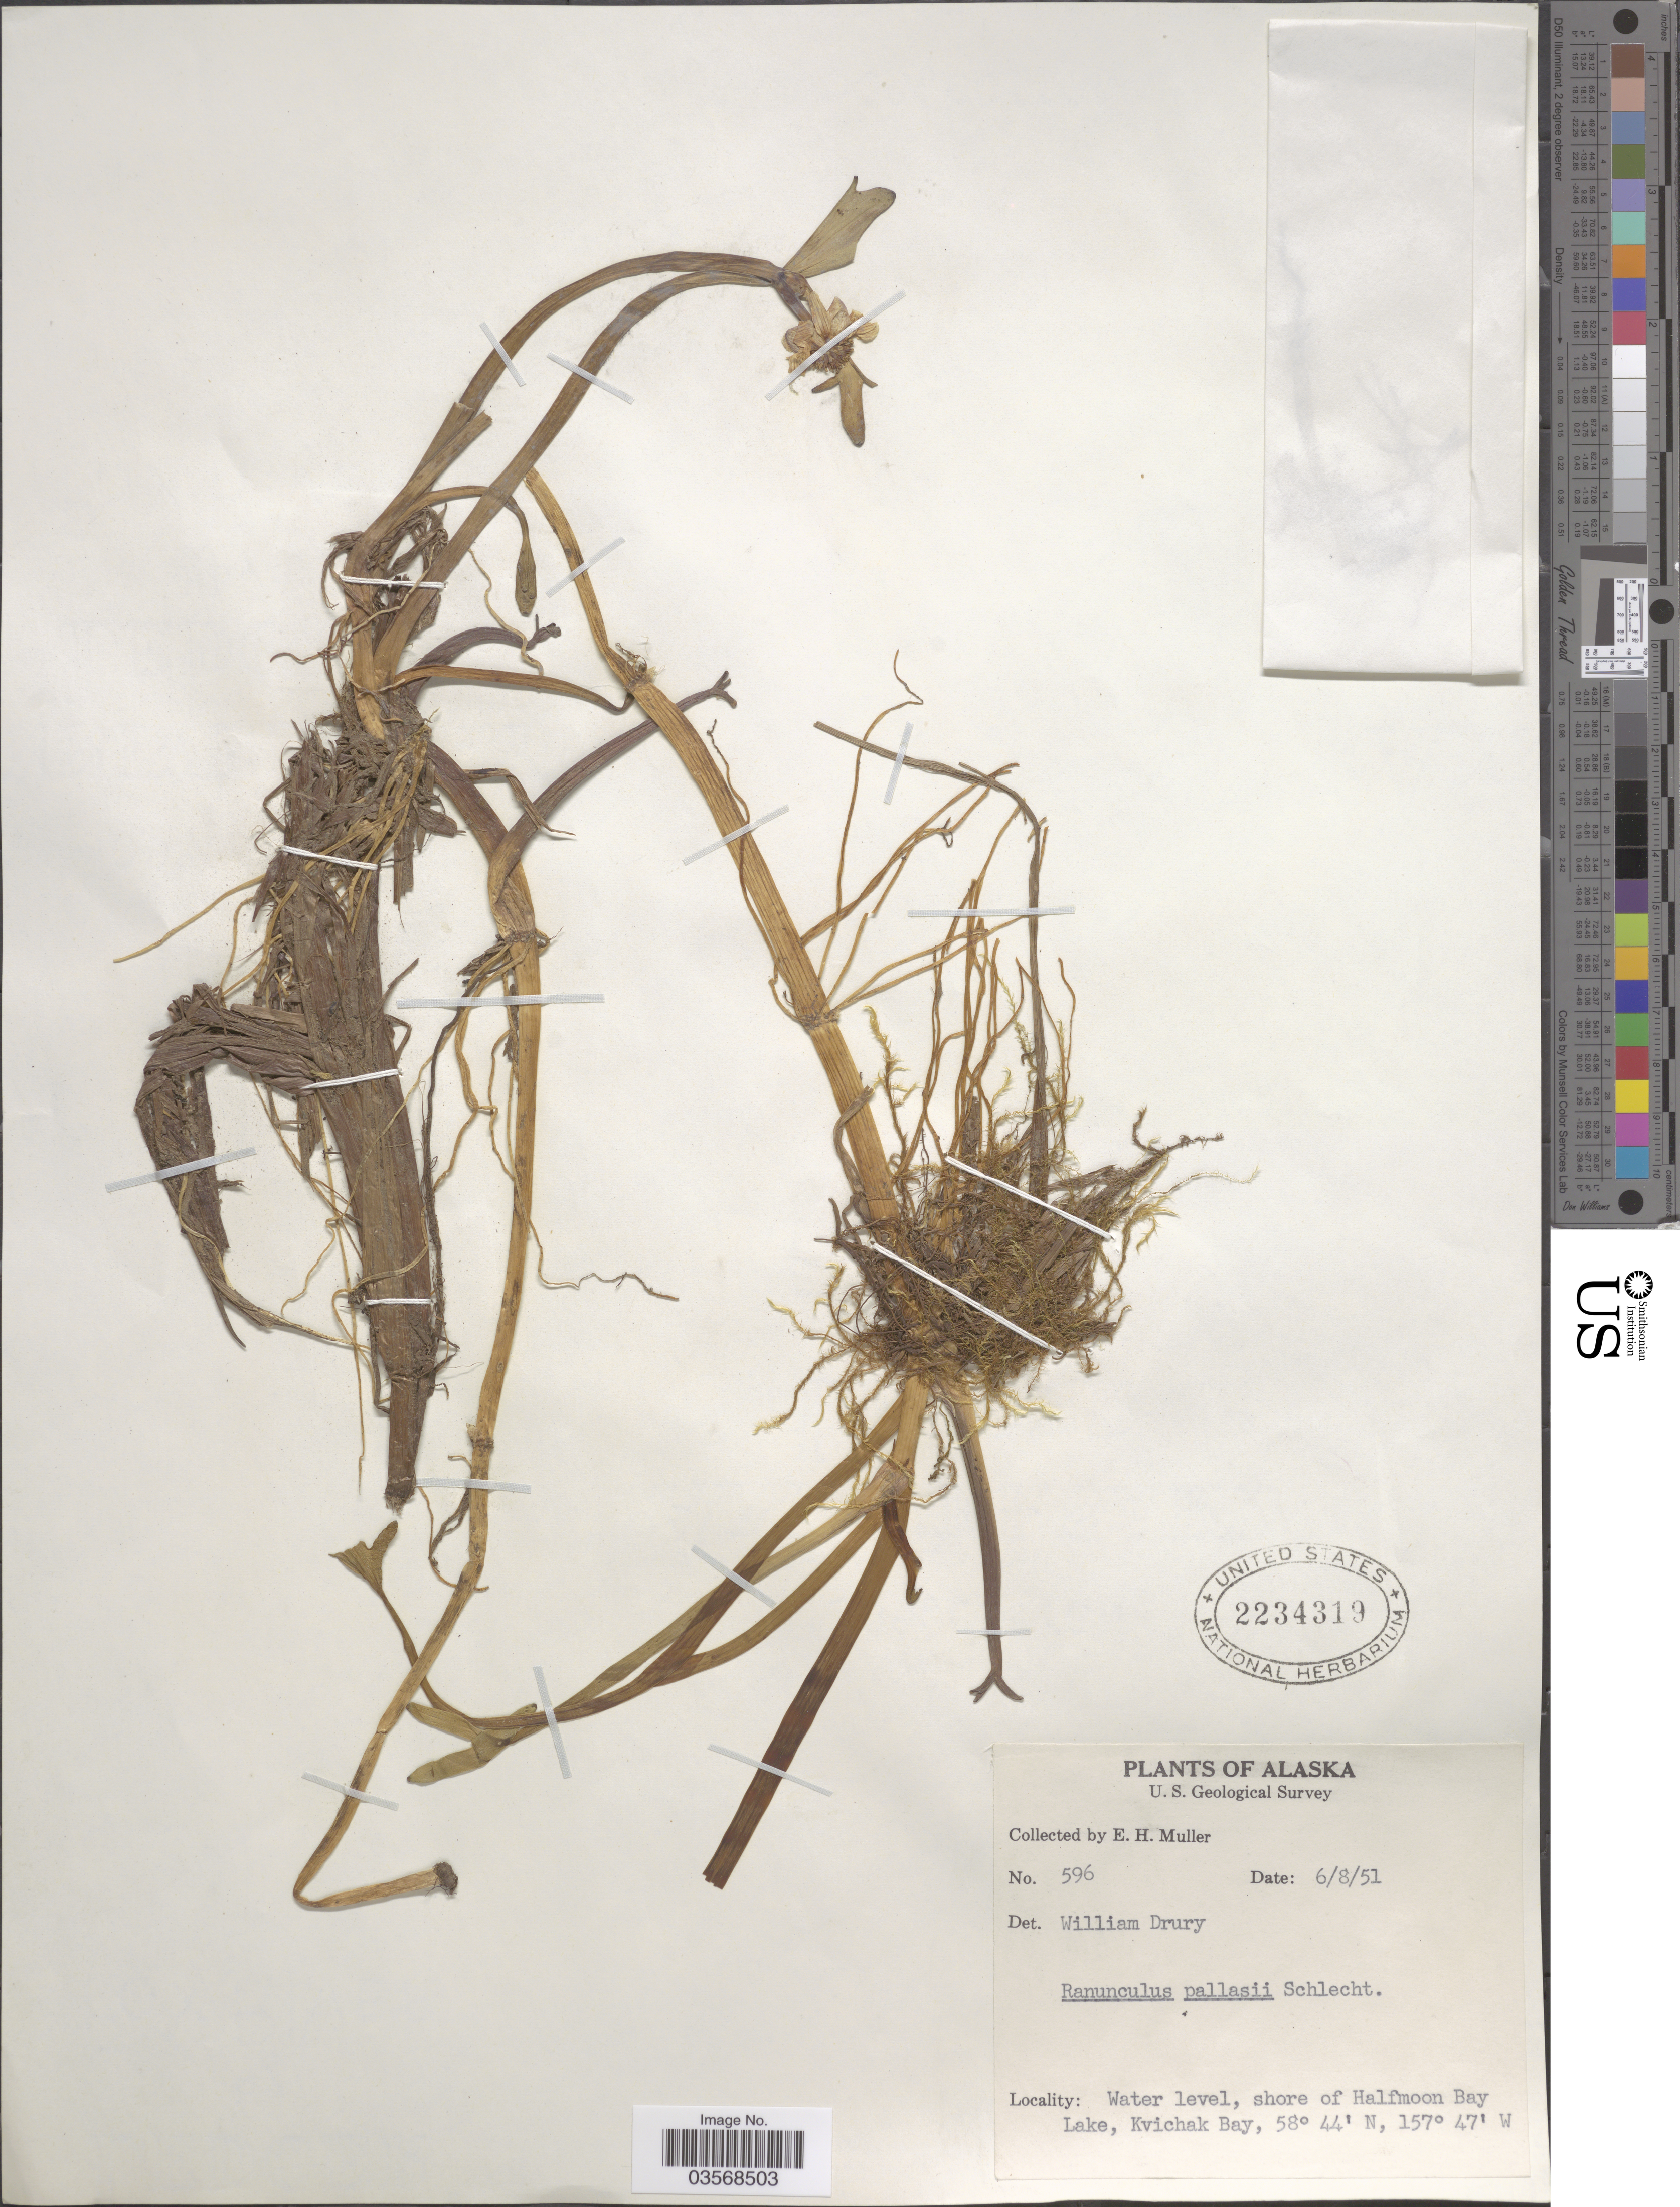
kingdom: Plantae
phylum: Tracheophyta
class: Magnoliopsida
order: Ranunculales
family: Ranunculaceae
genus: Ranunculus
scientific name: Ranunculus pallasii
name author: Schltdl.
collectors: E. H. Muller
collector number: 596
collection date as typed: Transcribed d/m/y: 8/6/51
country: United States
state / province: Alaska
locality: Water level, shore of Halfmoon Bay Lake, Kvichak Bay.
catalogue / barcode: US 2234319